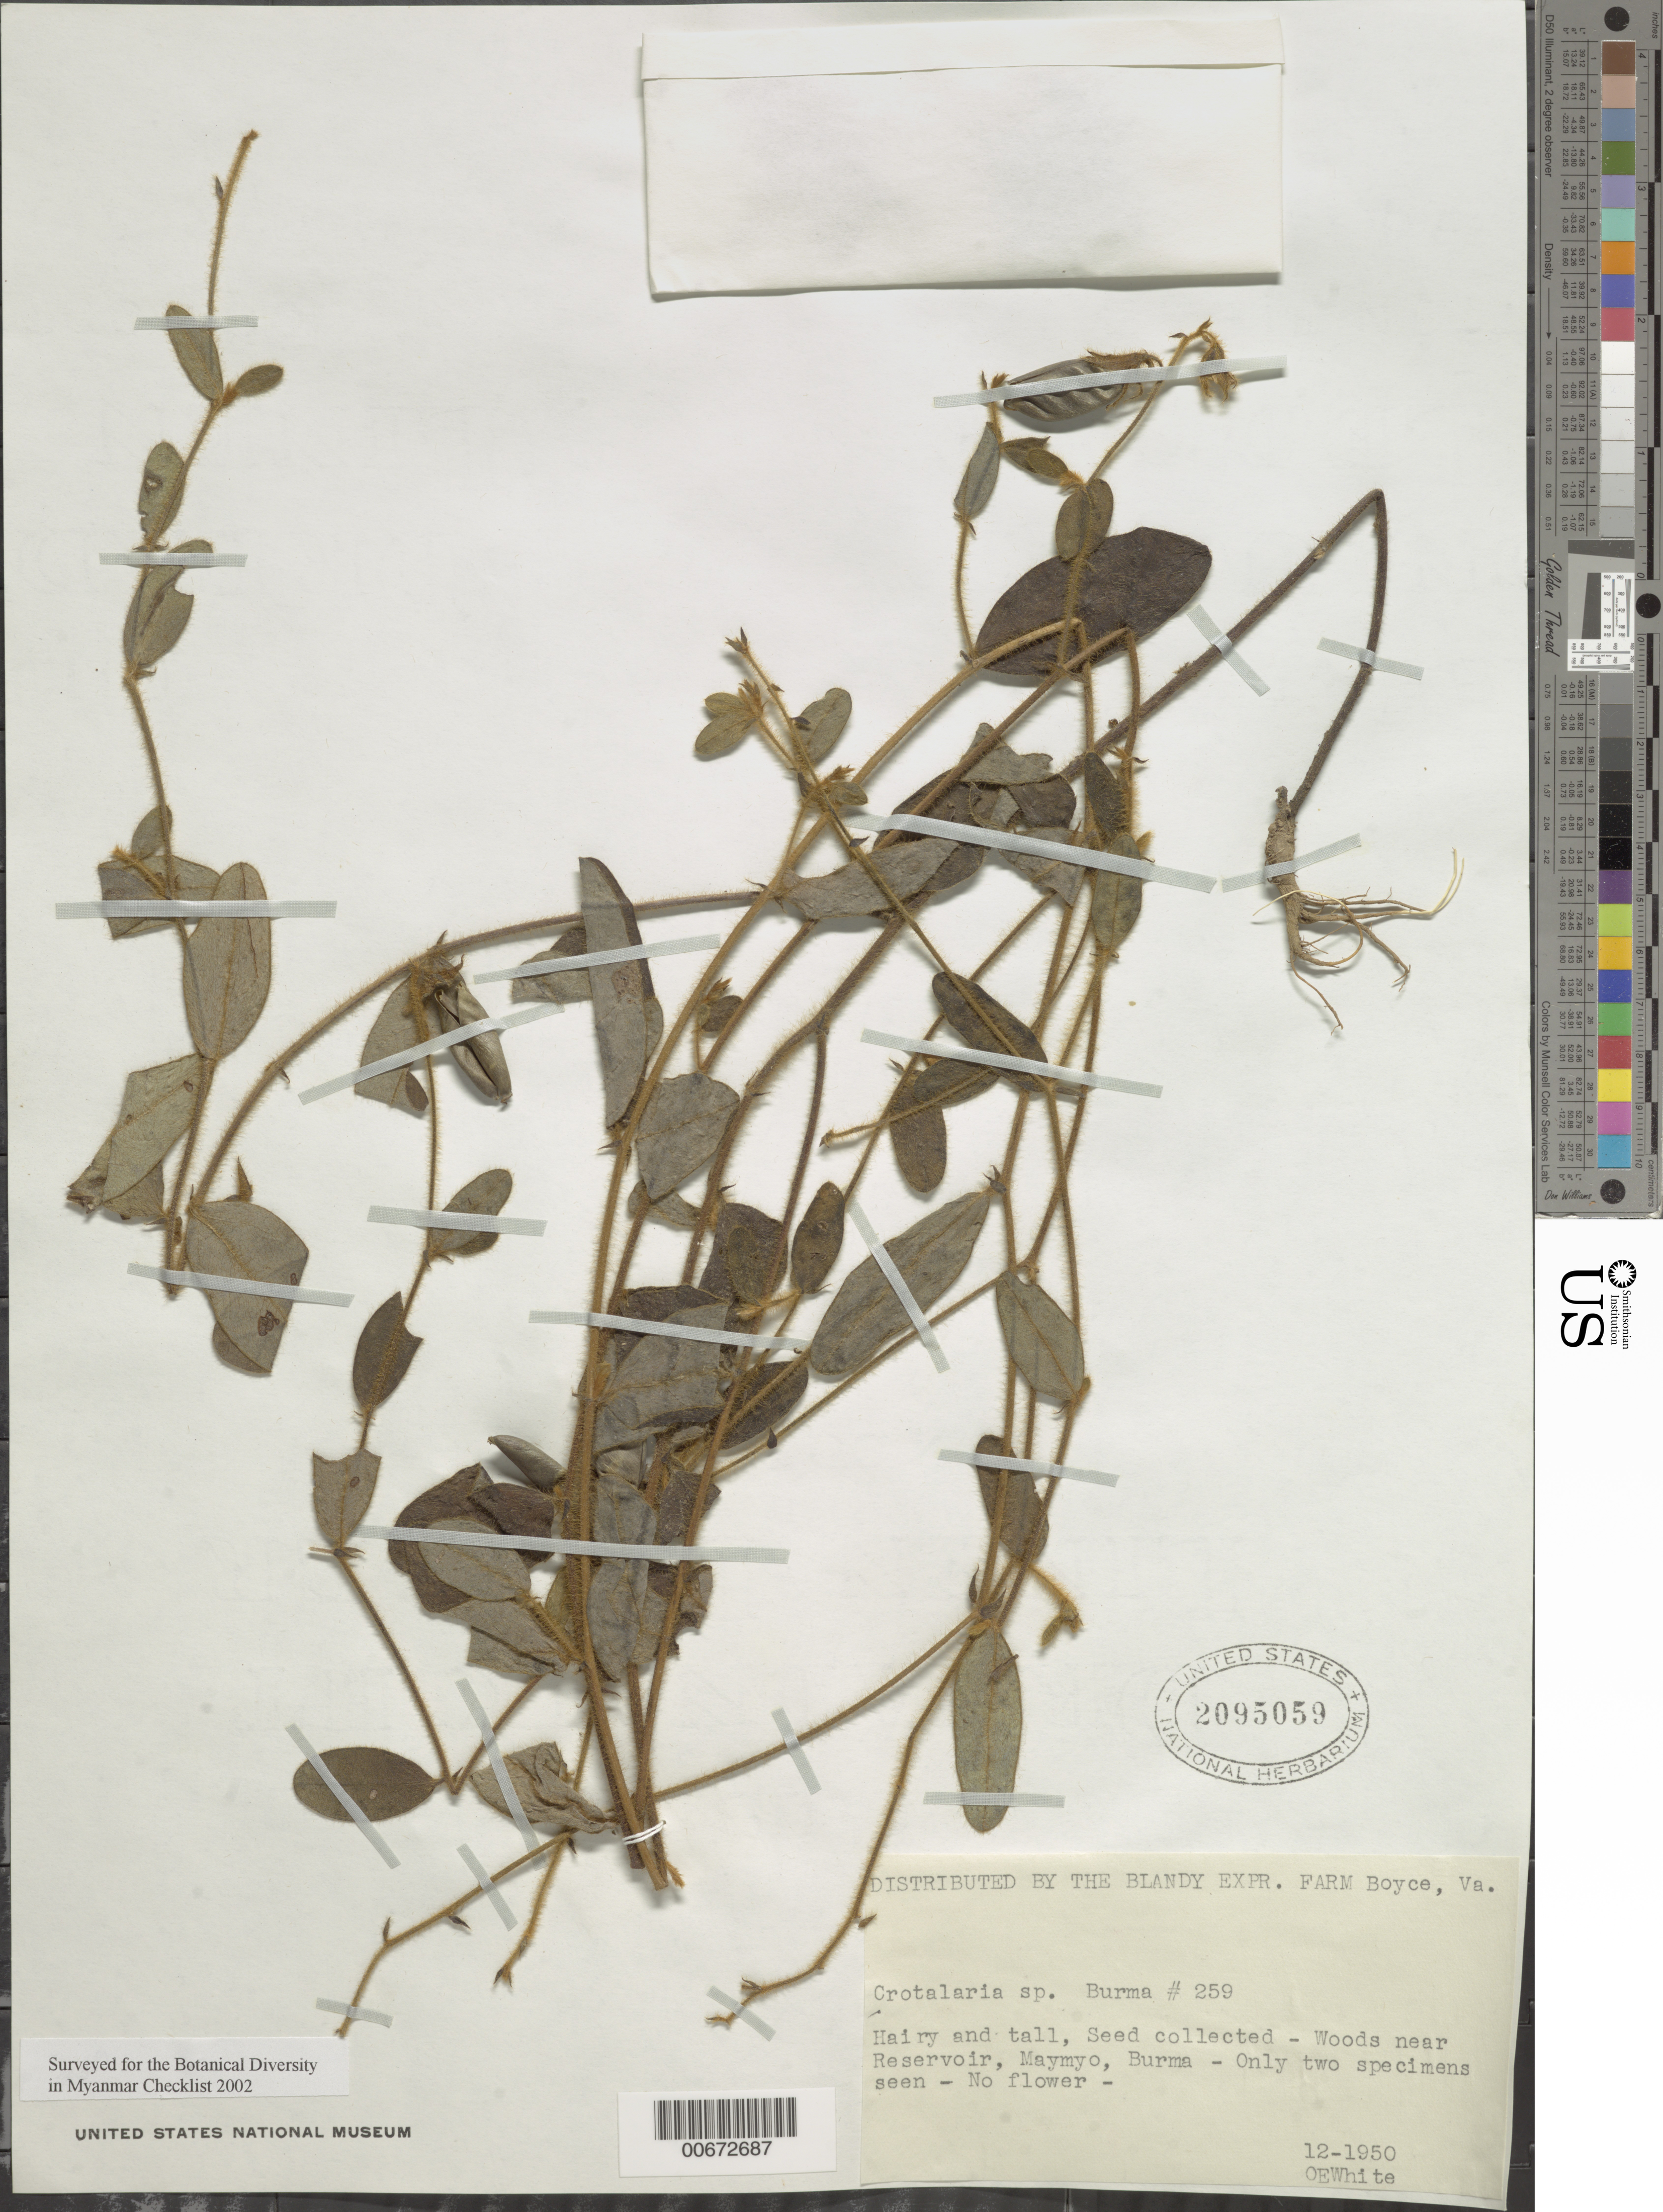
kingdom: Plantae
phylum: Tracheophyta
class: Magnoliopsida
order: Fabales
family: Fabaceae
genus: Crotalaria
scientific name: Crotalaria sp.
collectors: O. E. White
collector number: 259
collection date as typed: Dec 1950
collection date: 1950-12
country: Myanmar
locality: Maymyo, near reservoir.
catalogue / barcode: US 2095059